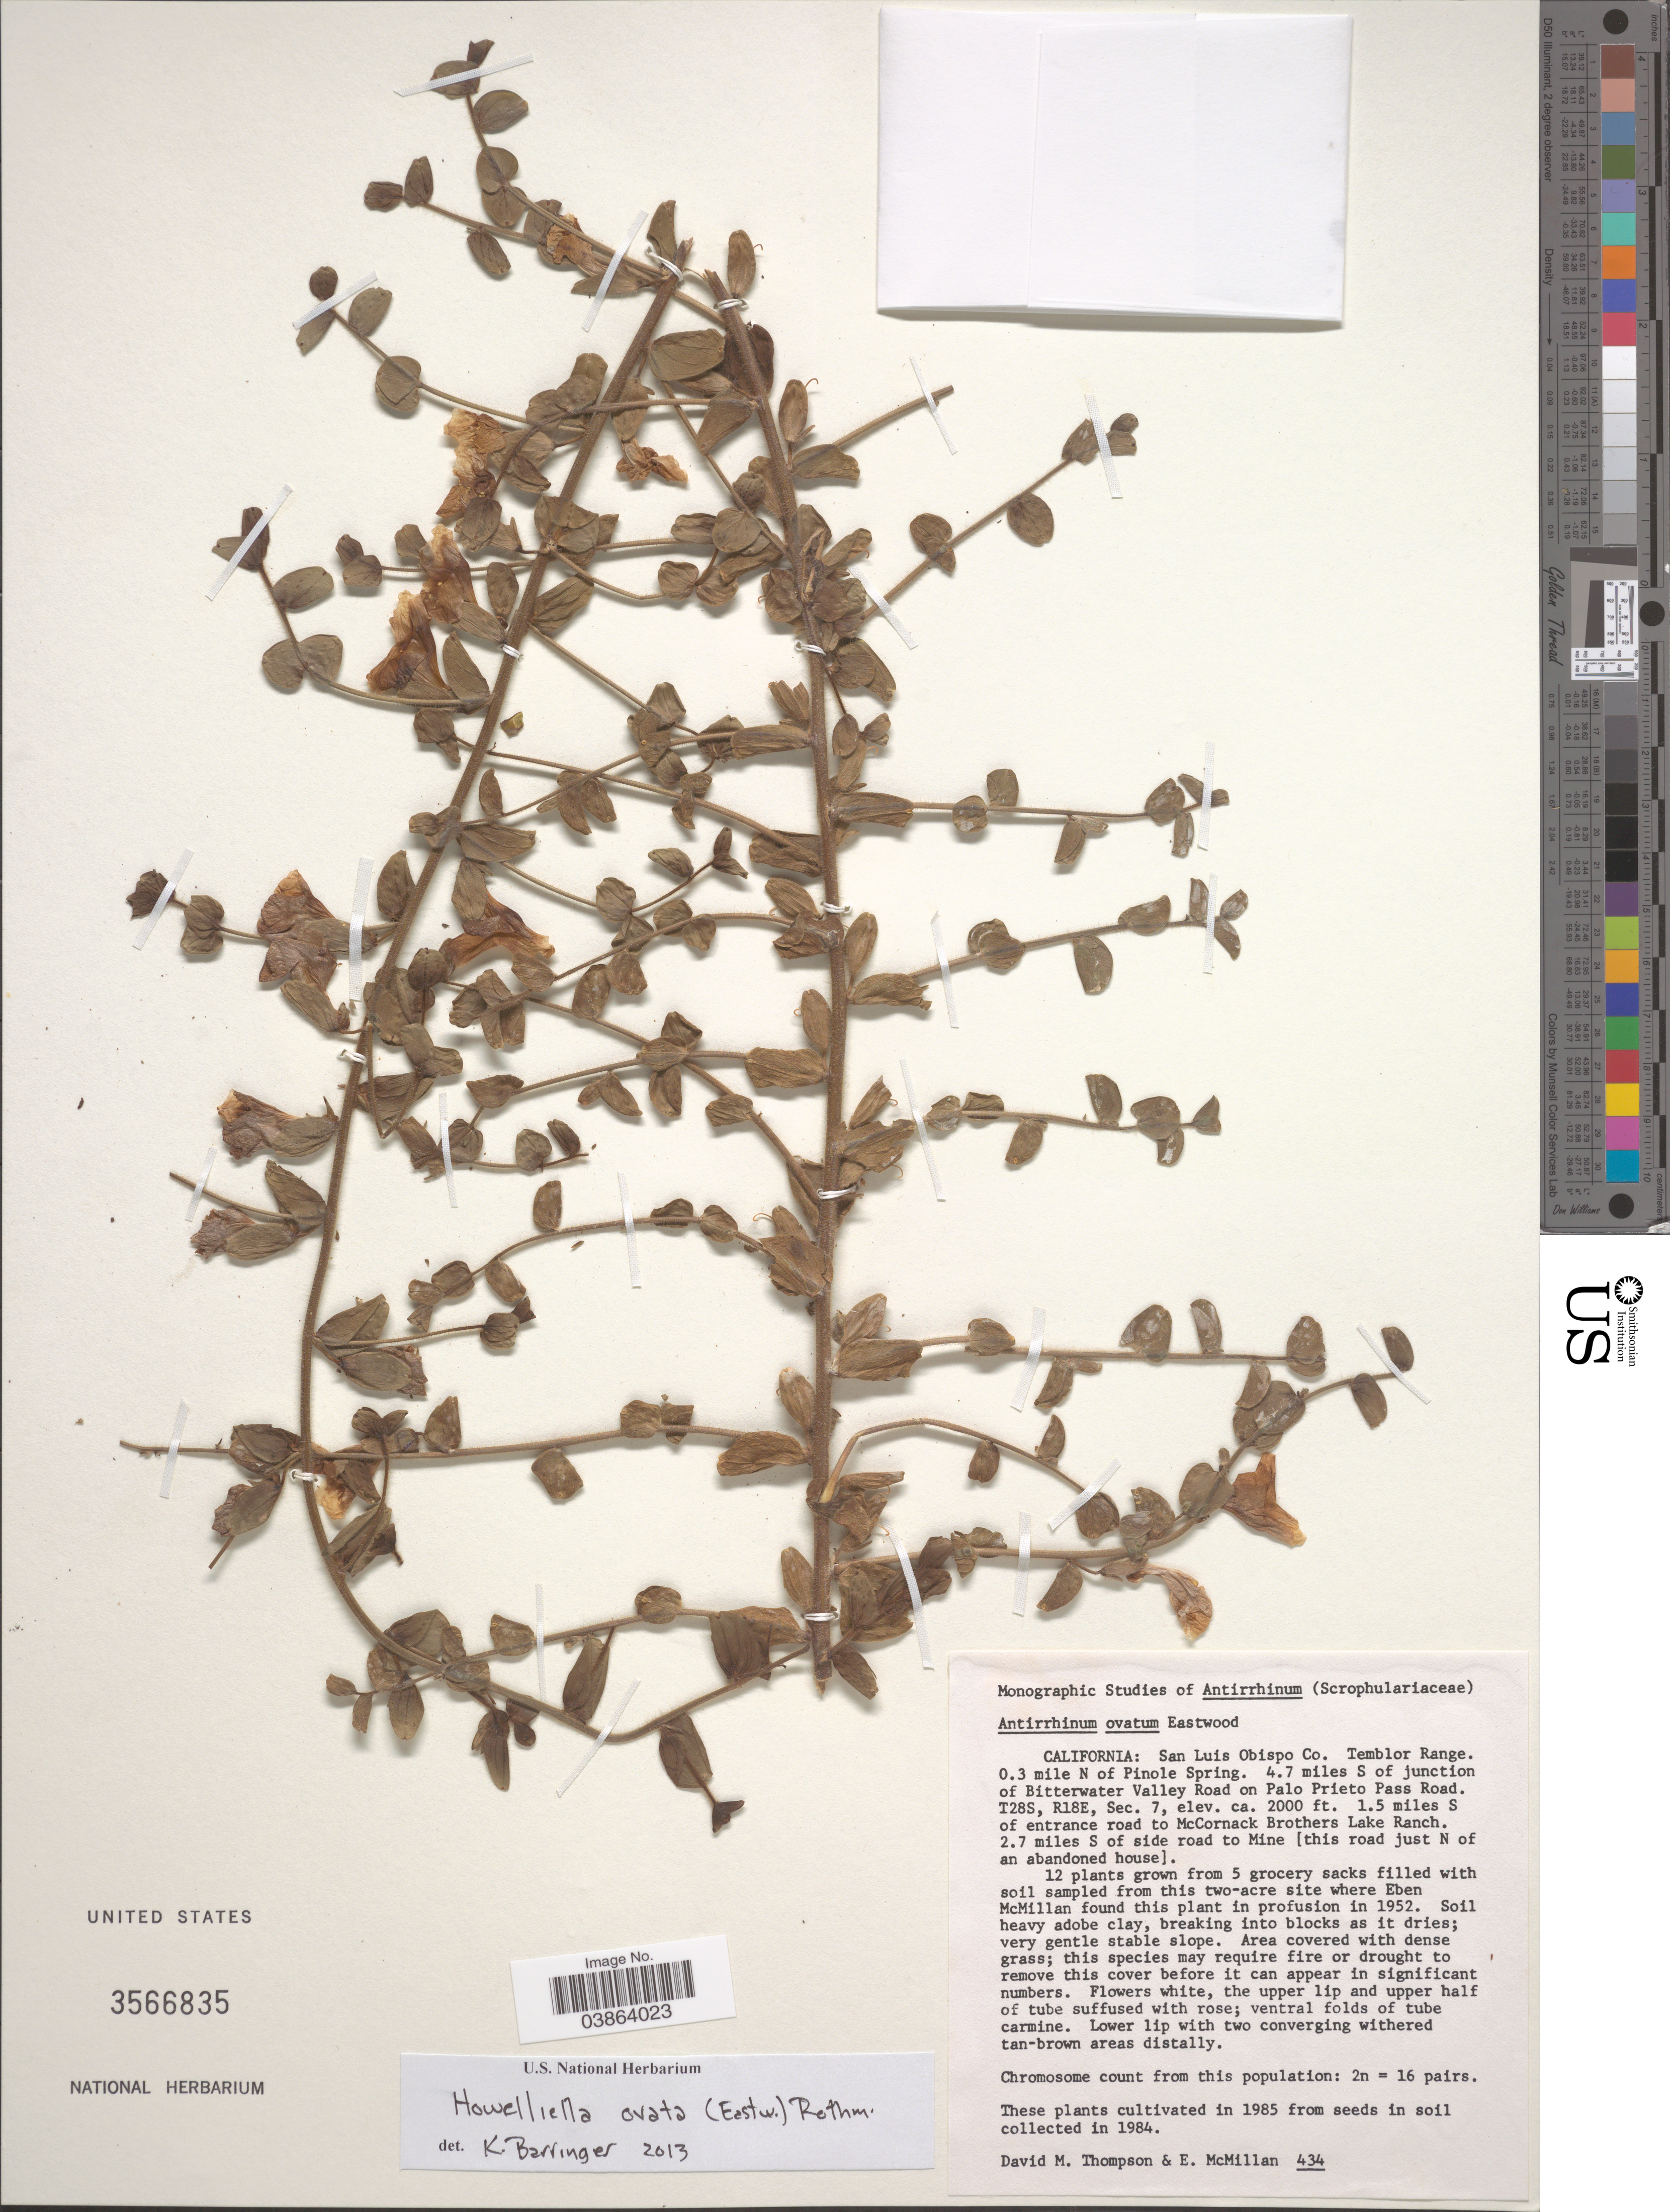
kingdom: Plantae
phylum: Tracheophyta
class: Magnoliopsida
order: Lamiales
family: Plantaginaceae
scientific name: Howeliella ovata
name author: (Eastw.) Rothm.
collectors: D. M. Thompson & E. McMillan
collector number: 434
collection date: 1984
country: United States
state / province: California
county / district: San Luis Obispo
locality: San Luis Obispo Co. Temblor Range. 0.3 mile N of Pinole Spring. 4.7 miles S of junction of Bitterwater Valley Road on Palo Prieto Pass Road. T28S, R18E, Sec. 7, 1.5 miles S of entrance road to McCornack Brothers Lake Ranch. 2.7 miles S of side road to Mine [this road just N of an abandoned house].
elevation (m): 610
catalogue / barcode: US 3566835